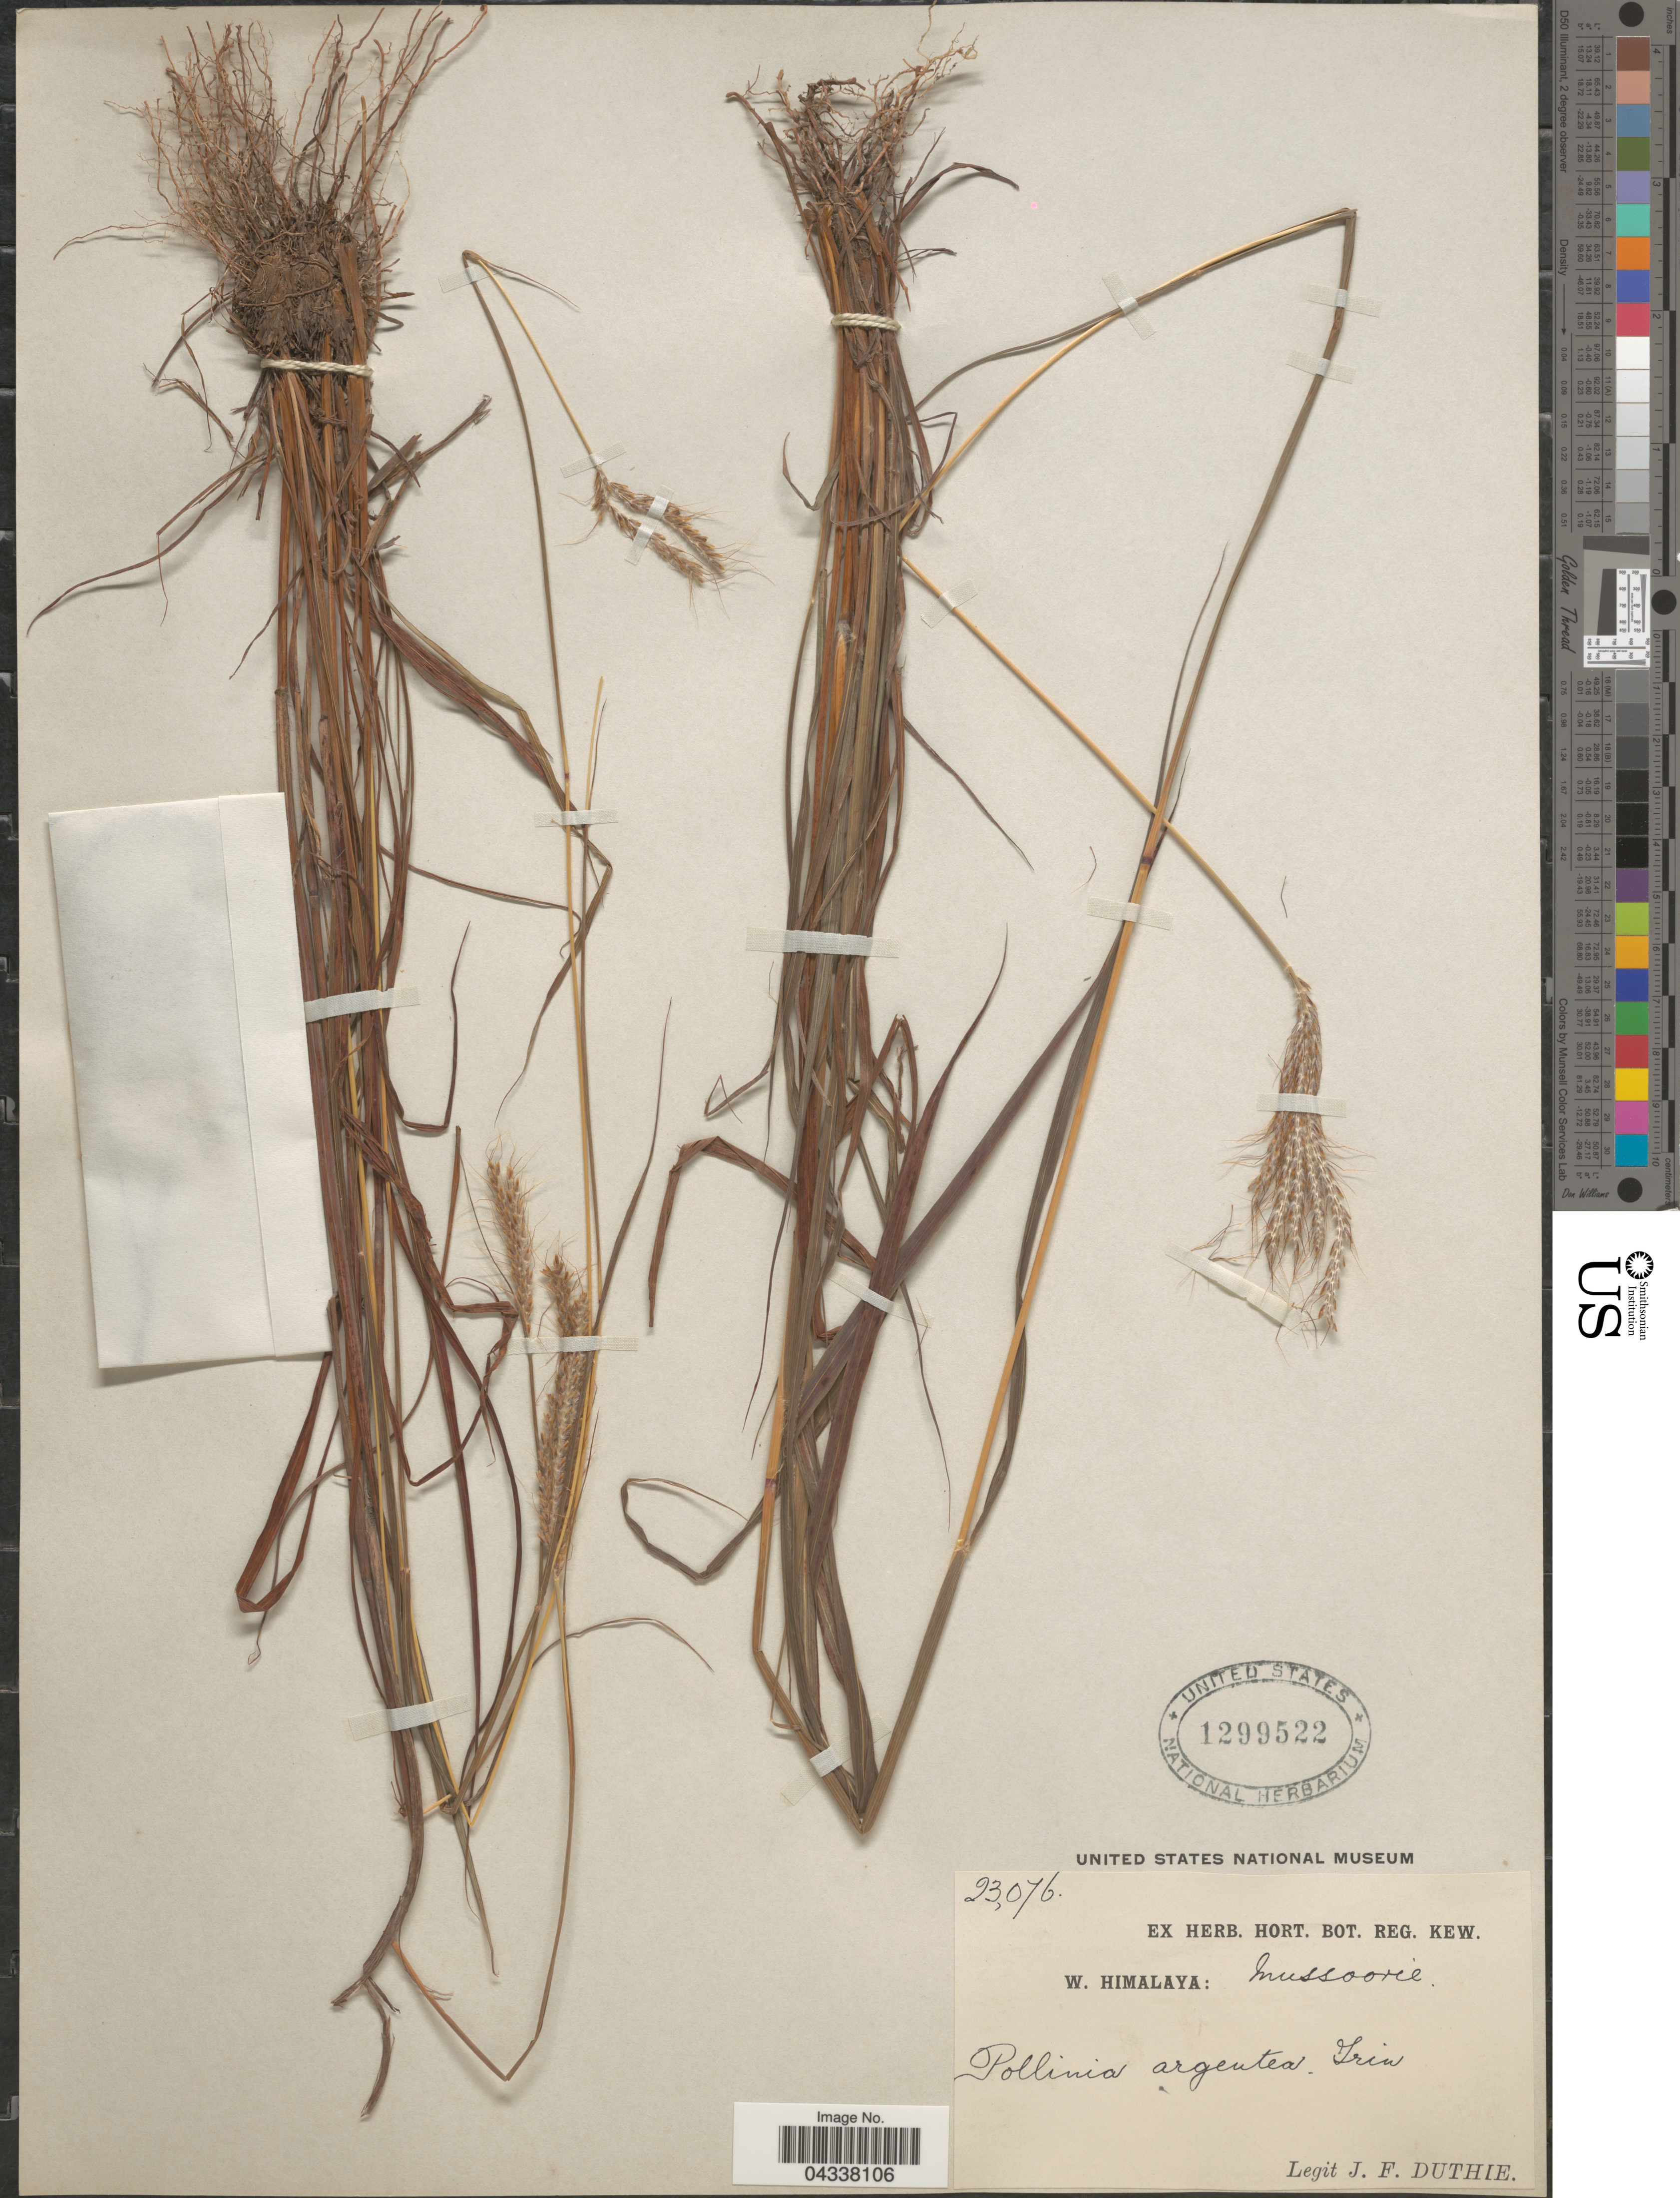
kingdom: Plantae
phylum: Tracheophyta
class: Liliopsida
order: Poales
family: Poaceae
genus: Pseudopogonatherum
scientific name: Pseudopogonatherum trispicatum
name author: (Schult.) Ohwi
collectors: J. F. Duthie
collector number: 23076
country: India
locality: W. Himalaya: Mussoorie.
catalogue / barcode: US 1299522